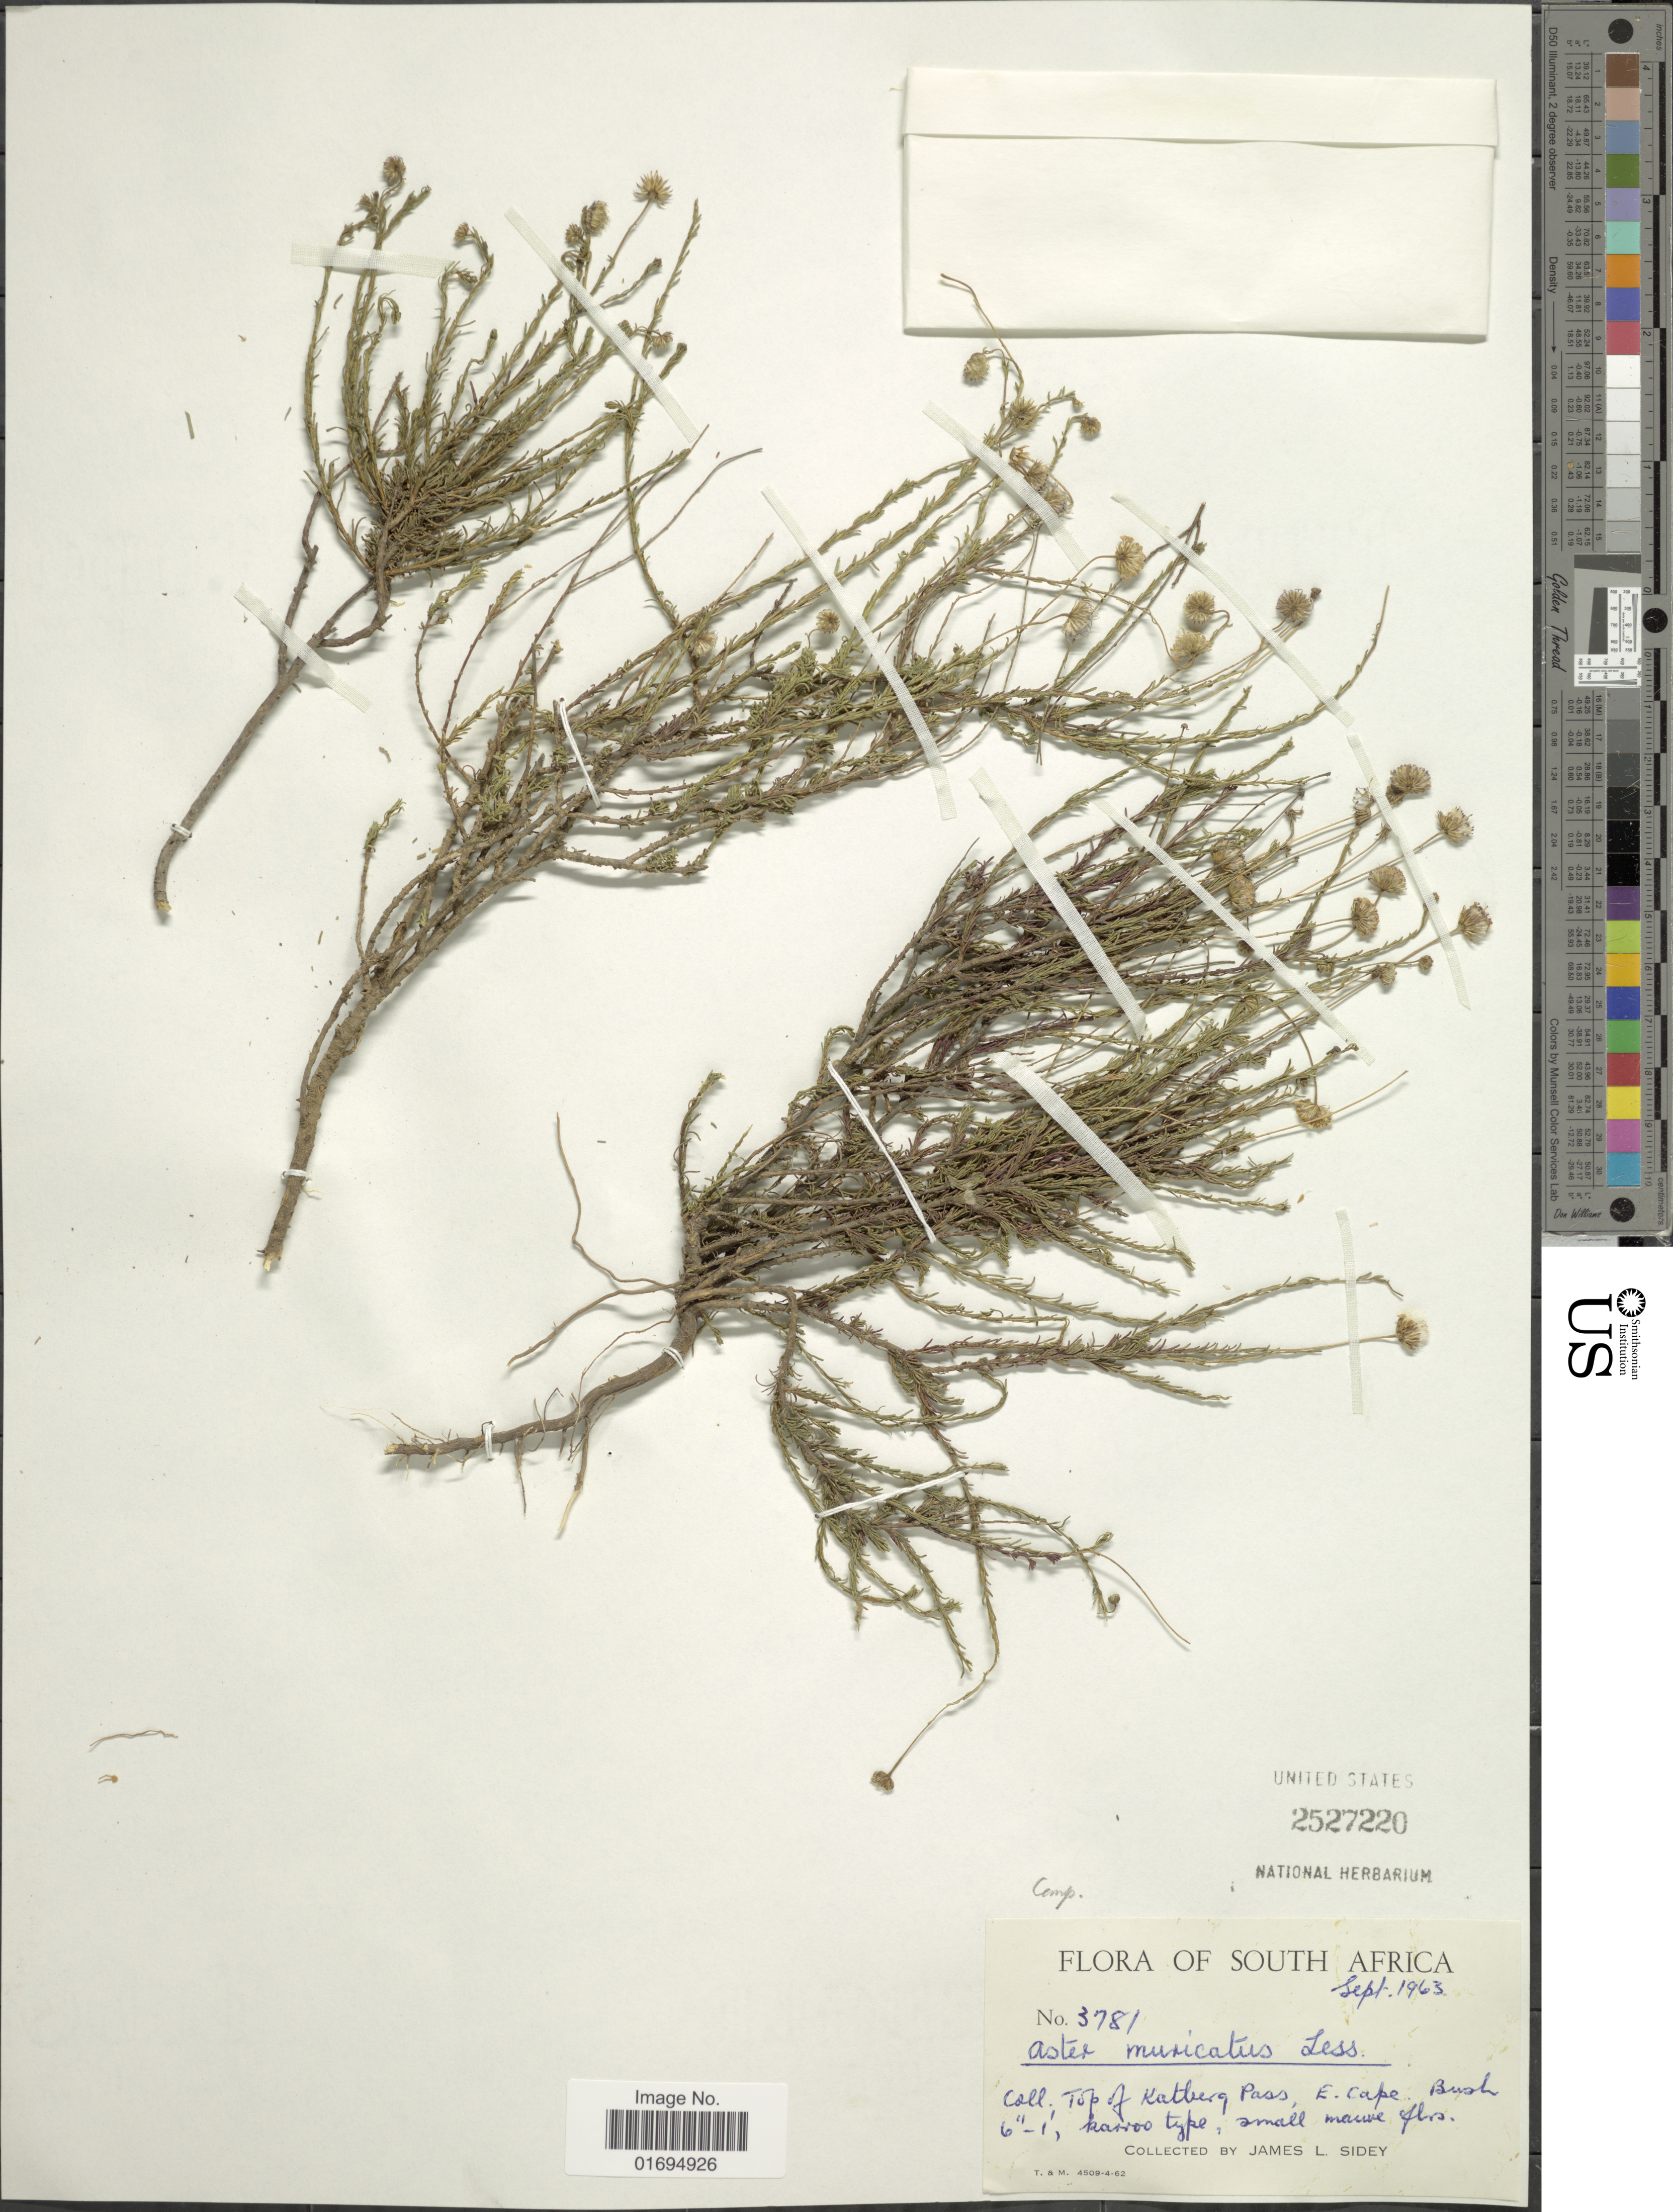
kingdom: Plantae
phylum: Tracheophyta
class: Magnoliopsida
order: Asterales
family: Asteraceae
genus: Felicia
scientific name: Felicia muricata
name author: (Thunb.) Nees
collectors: J. L. Sidey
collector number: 3781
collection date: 1963-09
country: South Africa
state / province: Eastern Cape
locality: Topp of Katberg Pass, E. Cape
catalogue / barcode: US 2527220